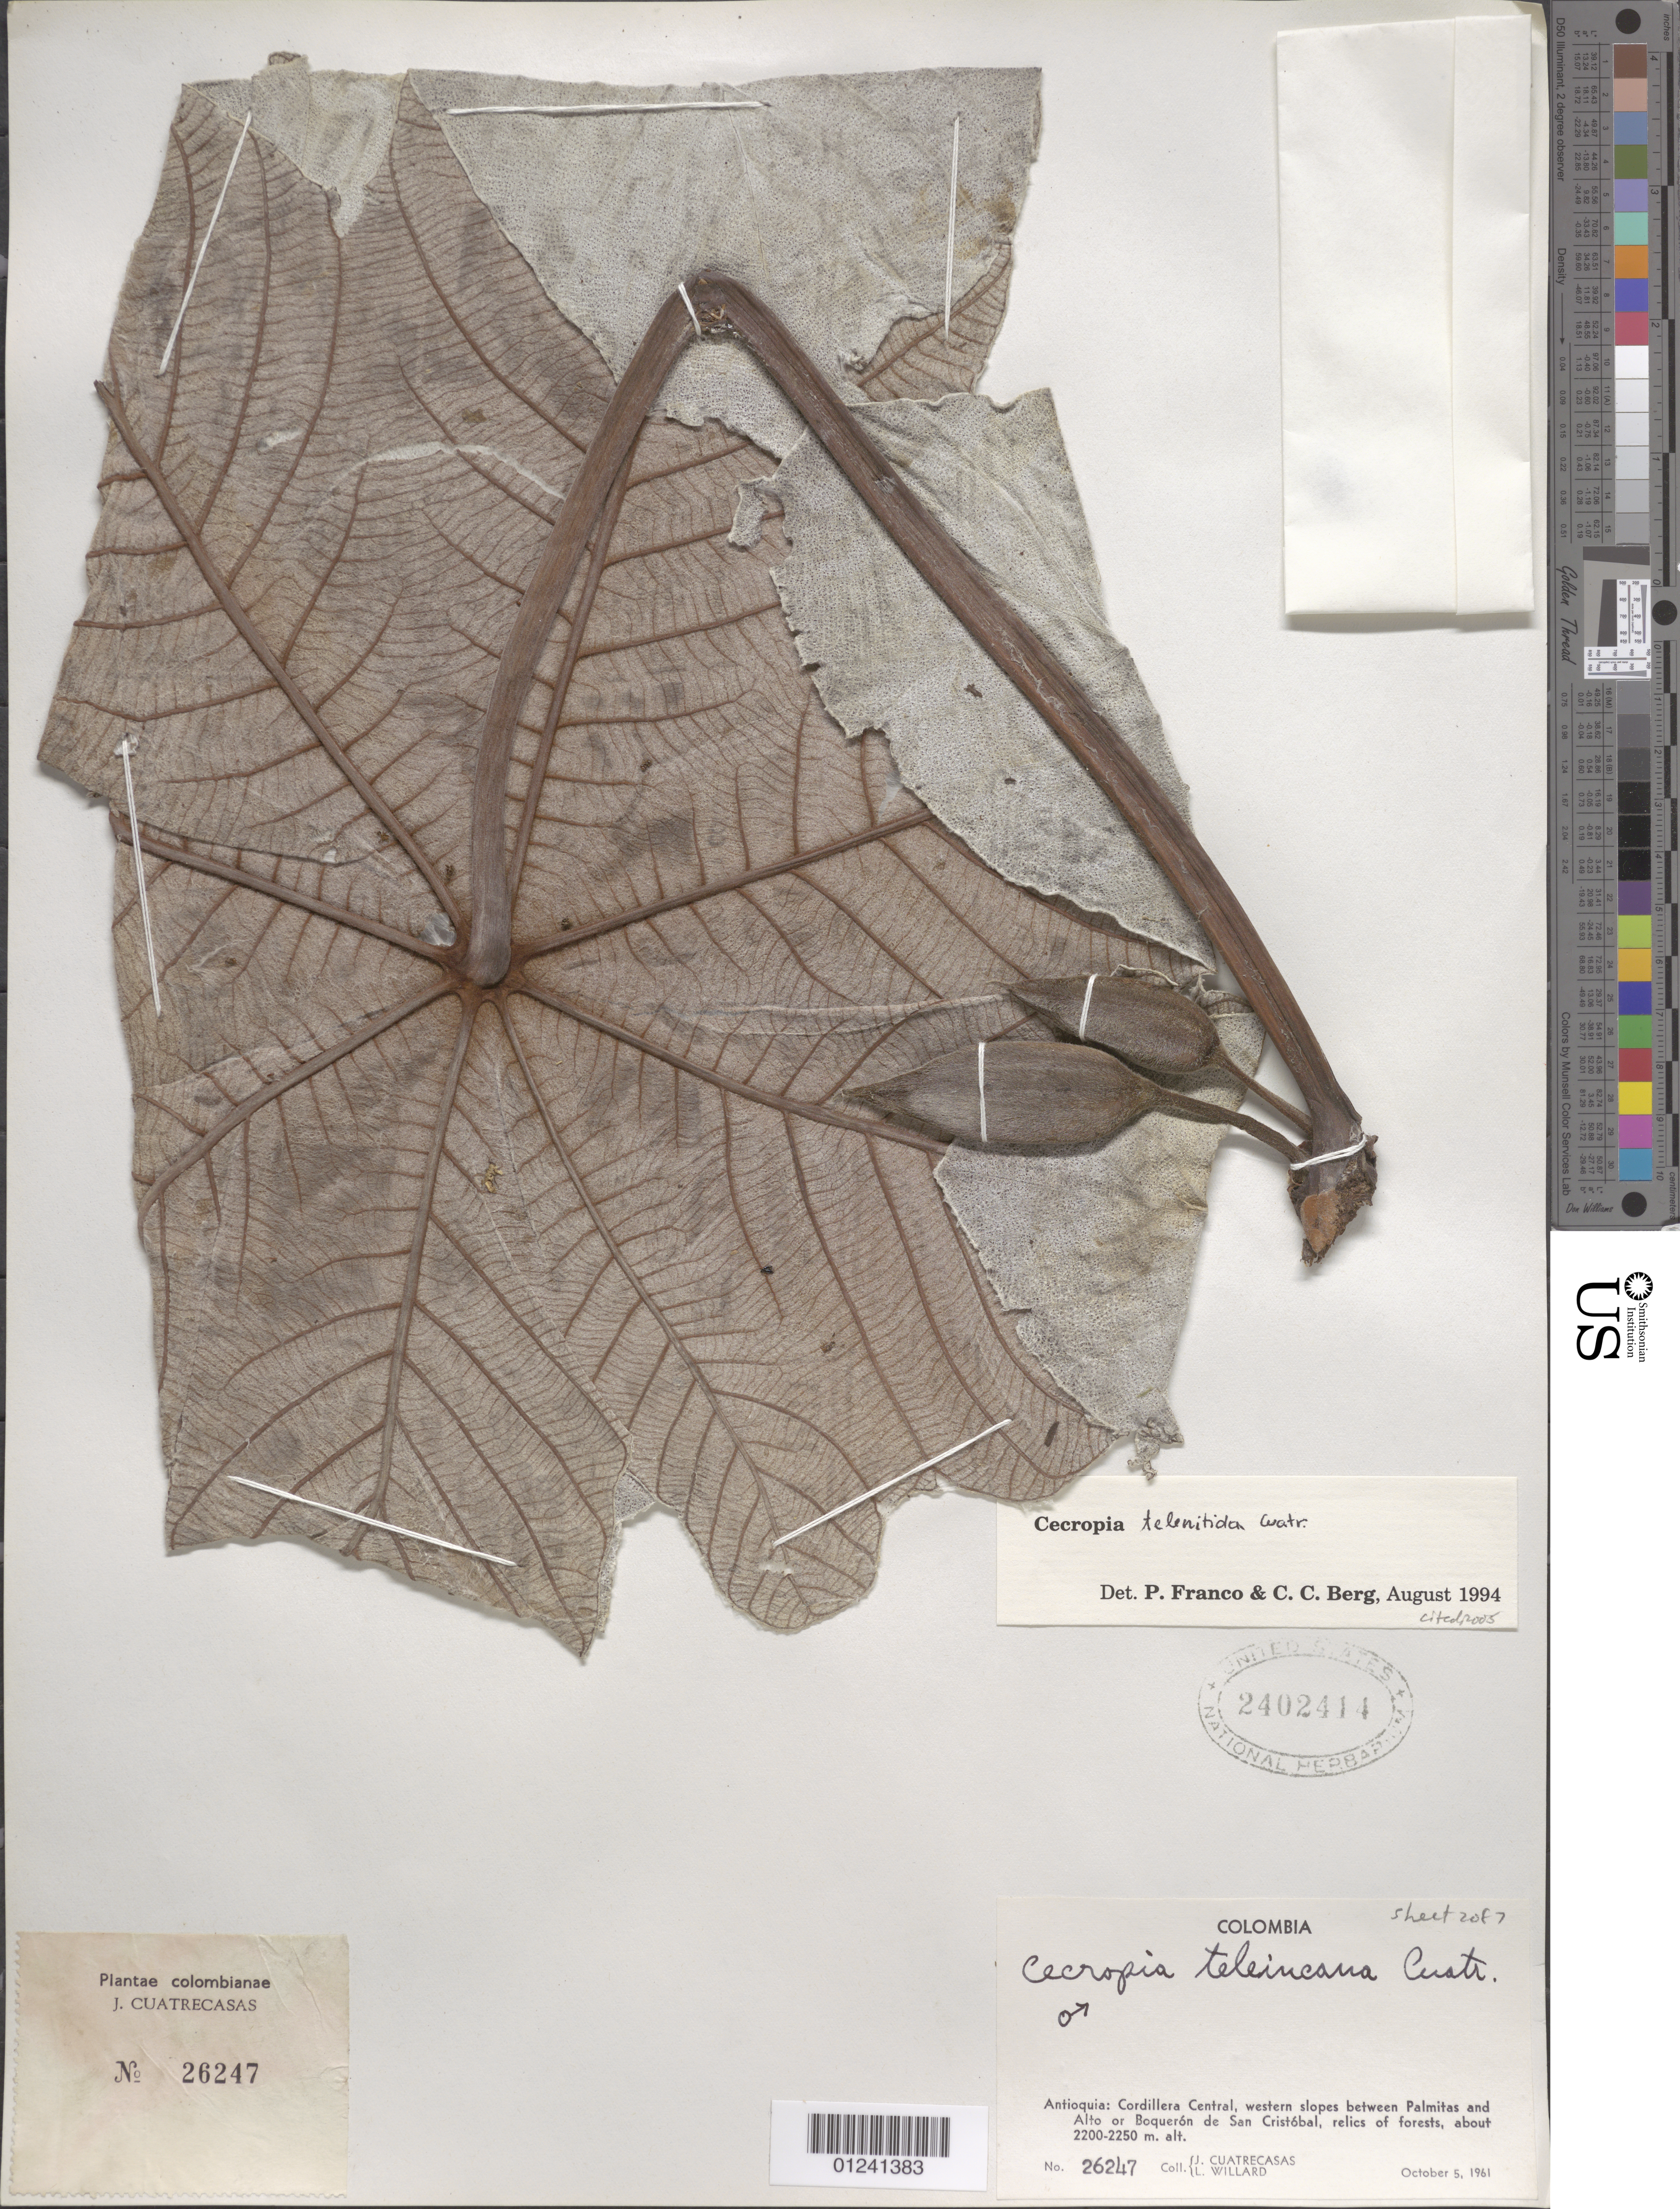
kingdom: Plantae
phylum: Tracheophyta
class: Magnoliopsida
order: Rosales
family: Urticaceae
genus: Cecropia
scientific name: Cecropia telenitida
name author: Cuatrec.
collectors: J. Cuatrecasas & L. Willard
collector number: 26247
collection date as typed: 05 Oct 1961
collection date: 1961-10-05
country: Colombia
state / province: Antioquia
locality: Cordillera Central, western slopes between Palmitas and Alto or Boqueron de San Cristobal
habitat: relics of forest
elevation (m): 2200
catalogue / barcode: US 2402414